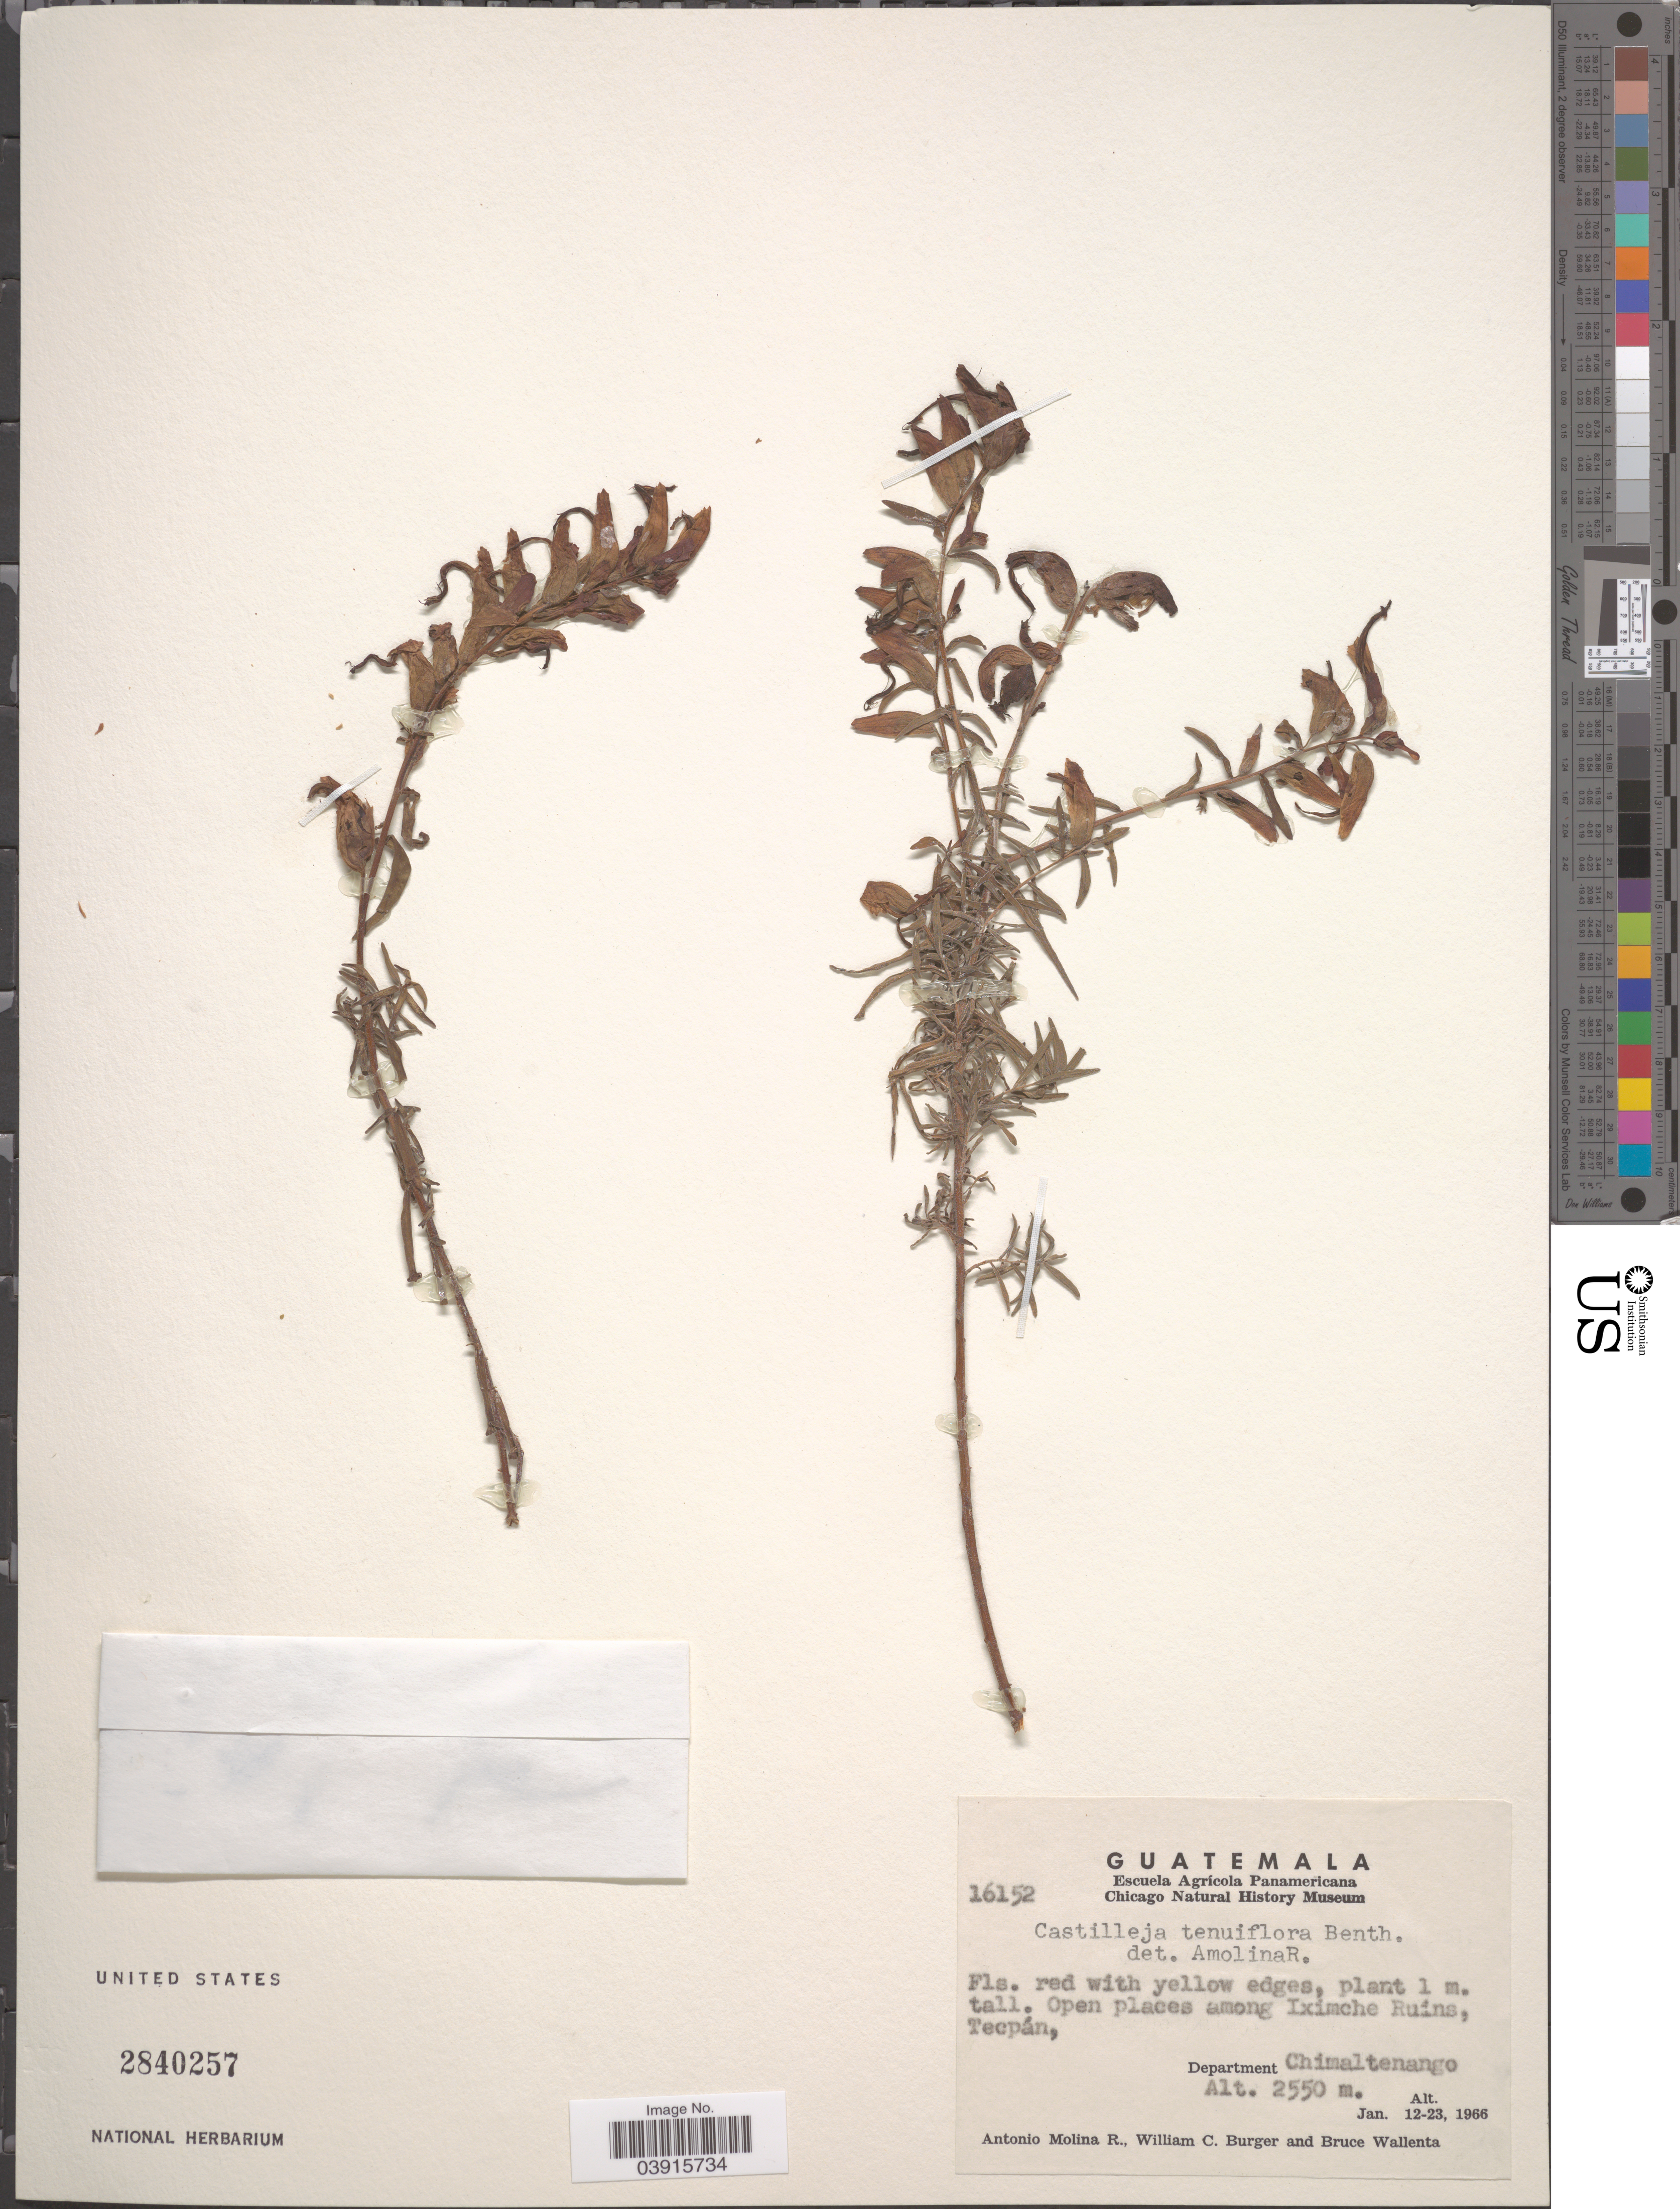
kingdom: Plantae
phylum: Tracheophyta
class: Magnoliopsida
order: Lamiales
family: Orobanchaceae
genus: Castilleja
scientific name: Castilleja tenuiflora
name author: Benth.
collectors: A. Molina R., W. Burger & B. Wallenta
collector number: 16152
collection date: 1966-01-12/1966-01-23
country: Guatemala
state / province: Chimaltenango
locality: Open places among Iximche Ruins, Tecpán. Department Chimaltenango.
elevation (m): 2550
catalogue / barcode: US 2840257